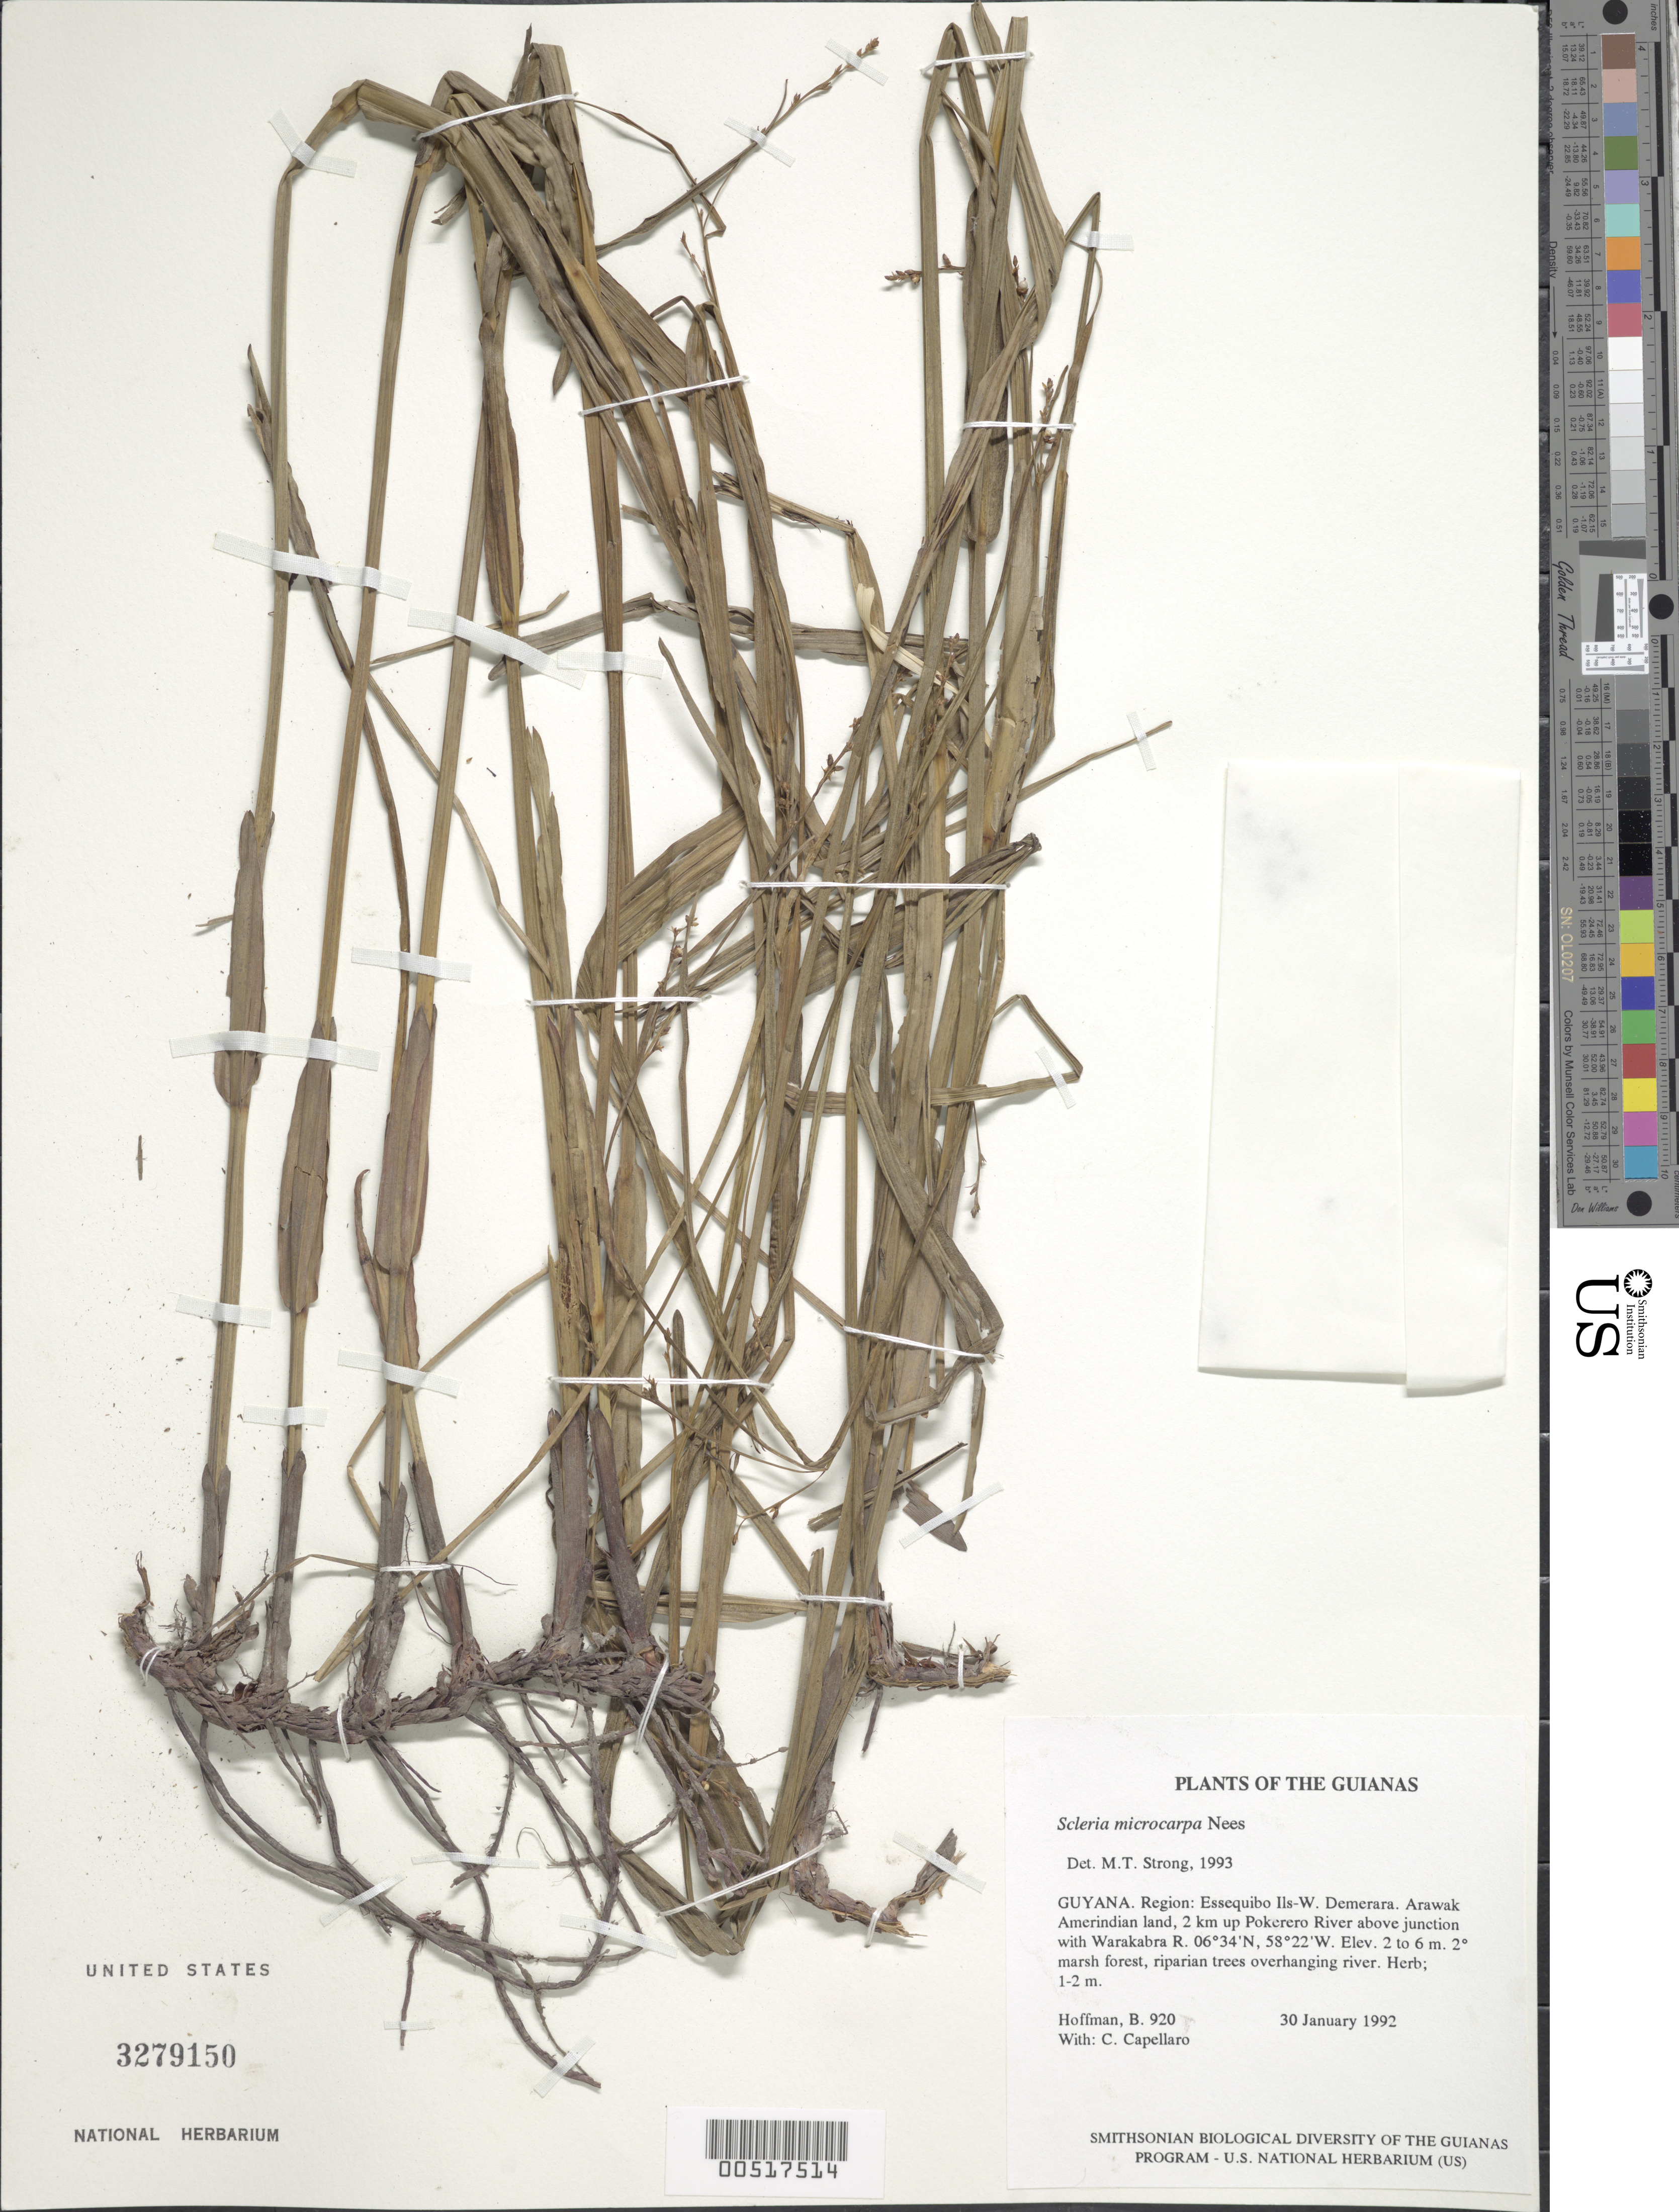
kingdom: Plantae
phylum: Tracheophyta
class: Liliopsida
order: Poales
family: Cyperaceae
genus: Scleria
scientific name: Scleria microcarpa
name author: Nees ex Kunth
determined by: Strong, M. T., (US), Smithsonian Institution - National Museum of Natural History (UNITED STATES)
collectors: B. Hoffman & C. Capellaro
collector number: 920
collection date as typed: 30 January 1992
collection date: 1992-01-30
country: Guyana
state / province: Essequibo Isl-W. Demerara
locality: Arawak Amerindian land, 2 km up Pokerero River above junction with Warakabra River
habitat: Secondary marsh forest, riparian trees overhanging river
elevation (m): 2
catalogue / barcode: US 3279150